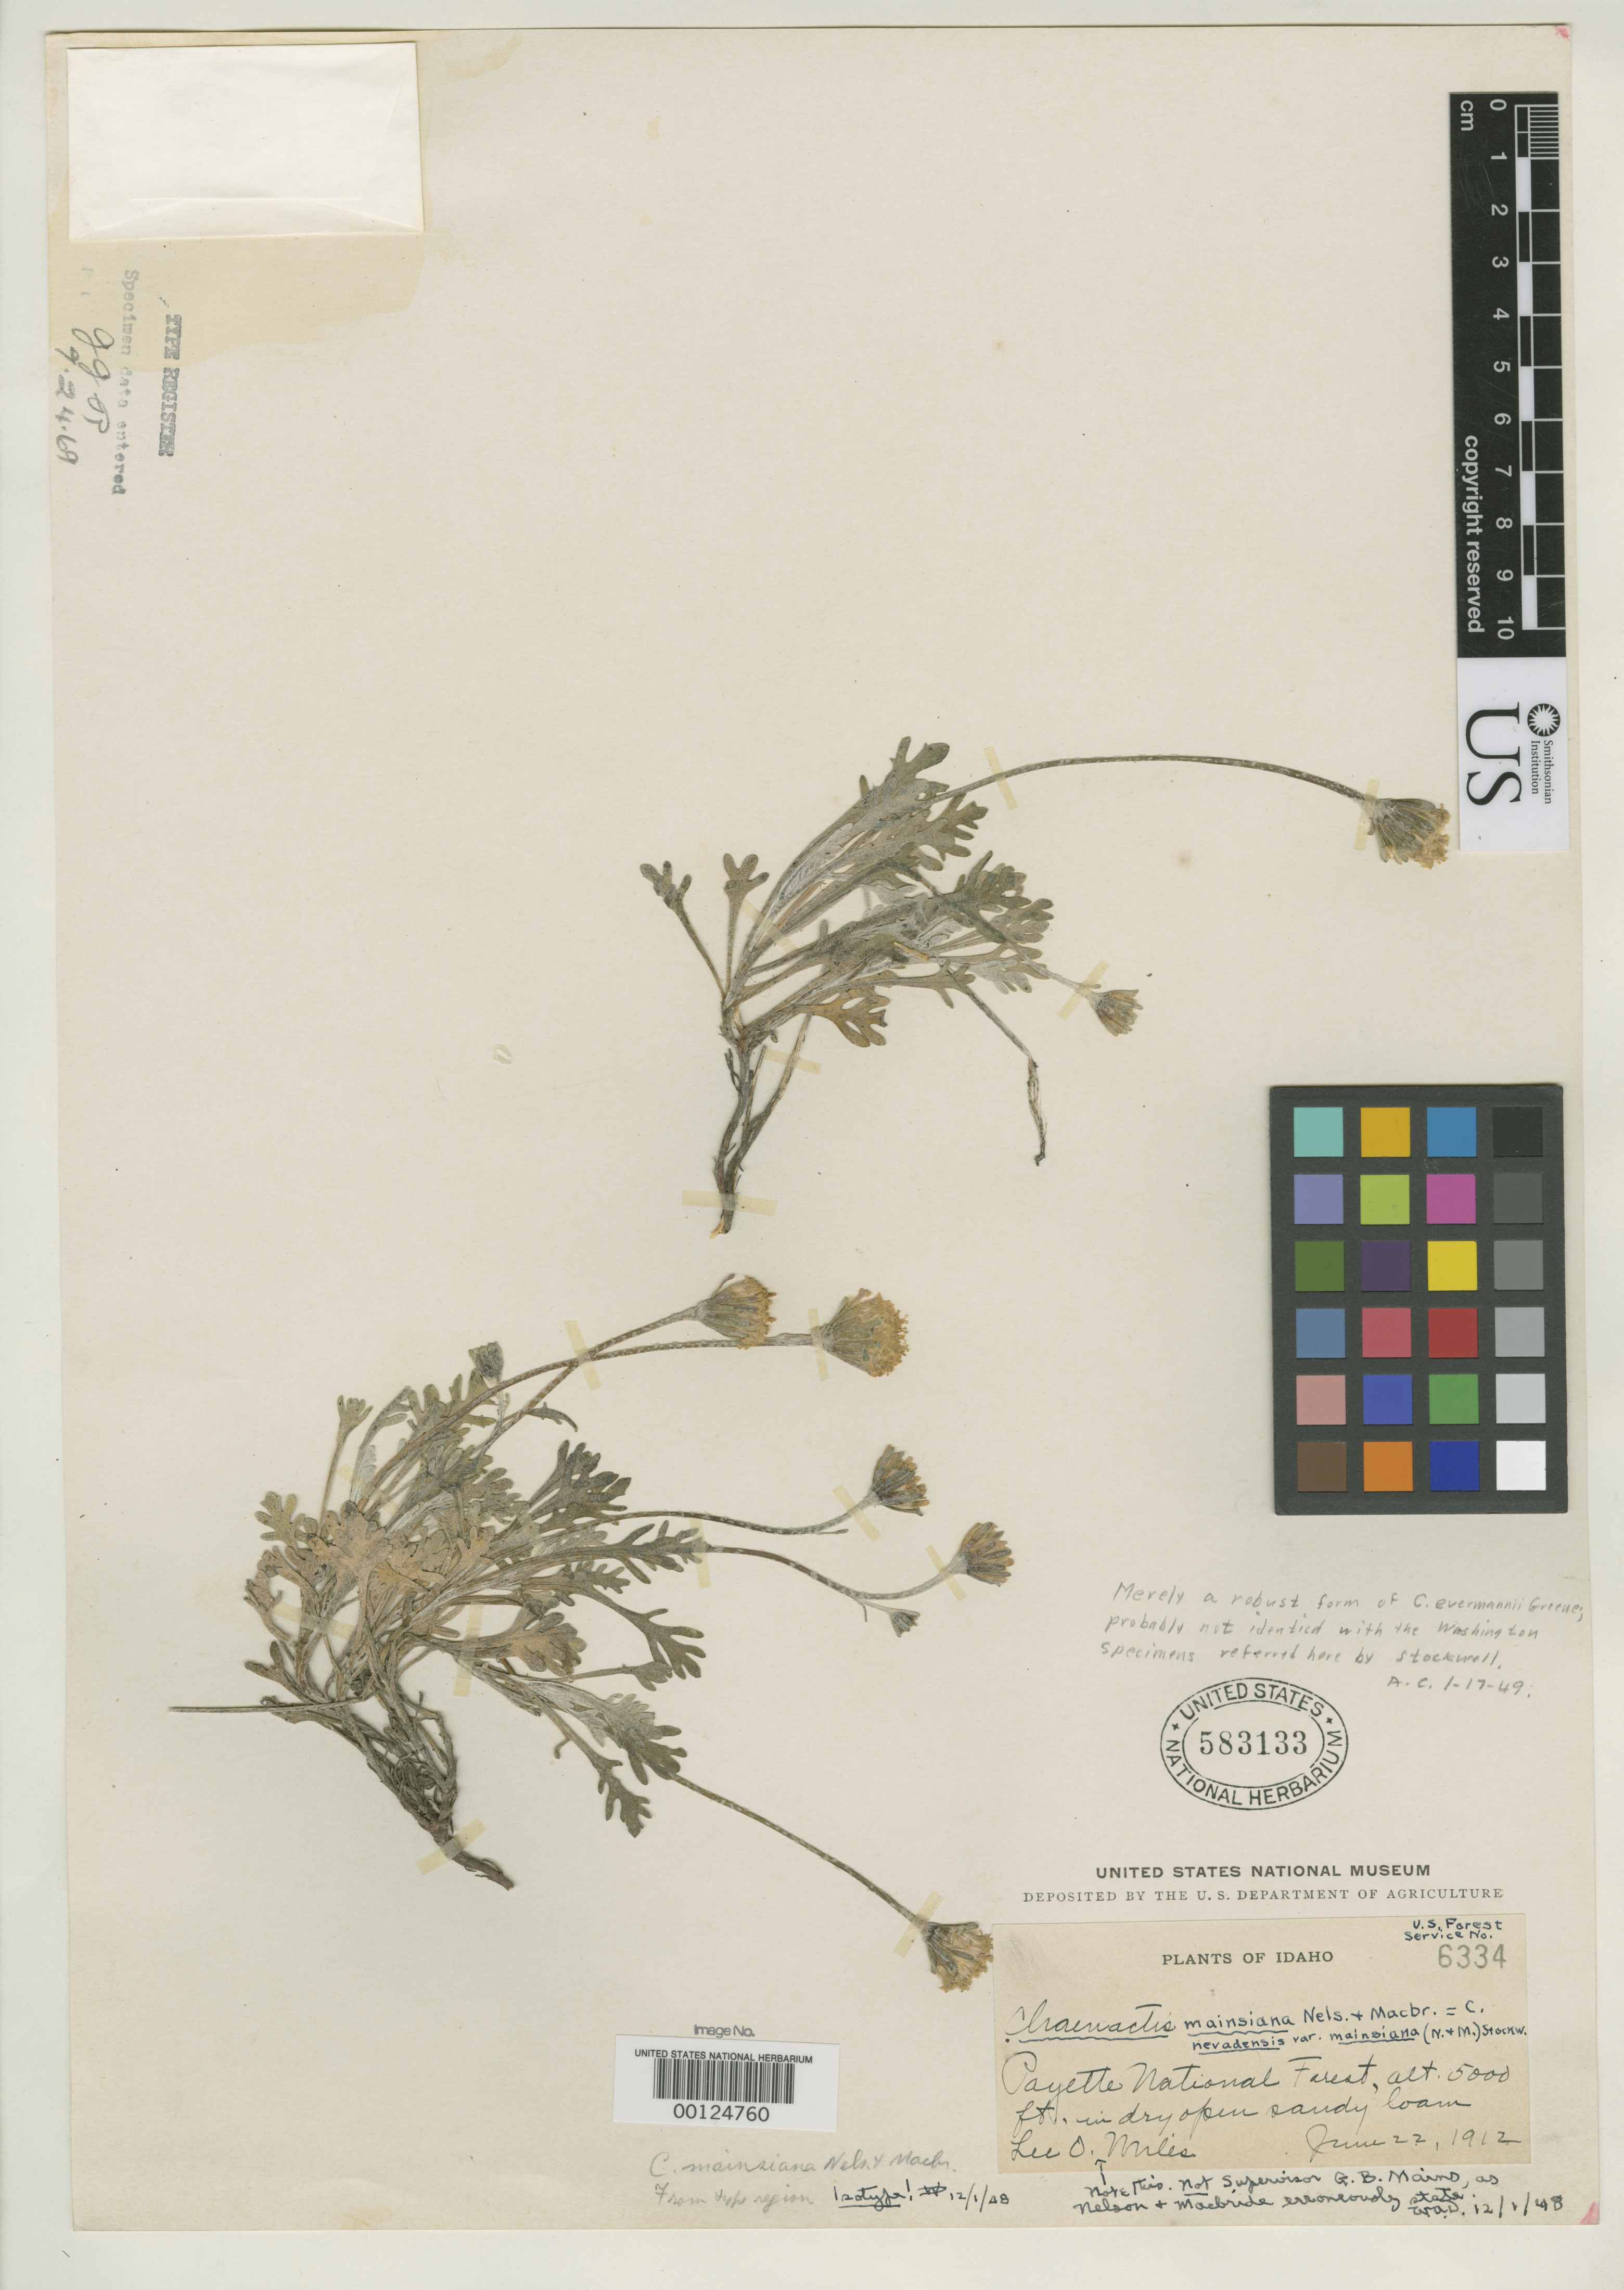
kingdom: Plantae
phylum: Tracheophyta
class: Magnoliopsida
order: Asterales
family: Asteraceae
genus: Chaenactis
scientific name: Chaenactis mainsiana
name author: A. Nelson & J.F. Macbr.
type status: Isotype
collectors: L. Miles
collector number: D-34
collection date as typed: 22 Jun 1912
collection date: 1912-06-22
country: United States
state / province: Idaho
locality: Payette National Forest.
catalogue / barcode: US 583133